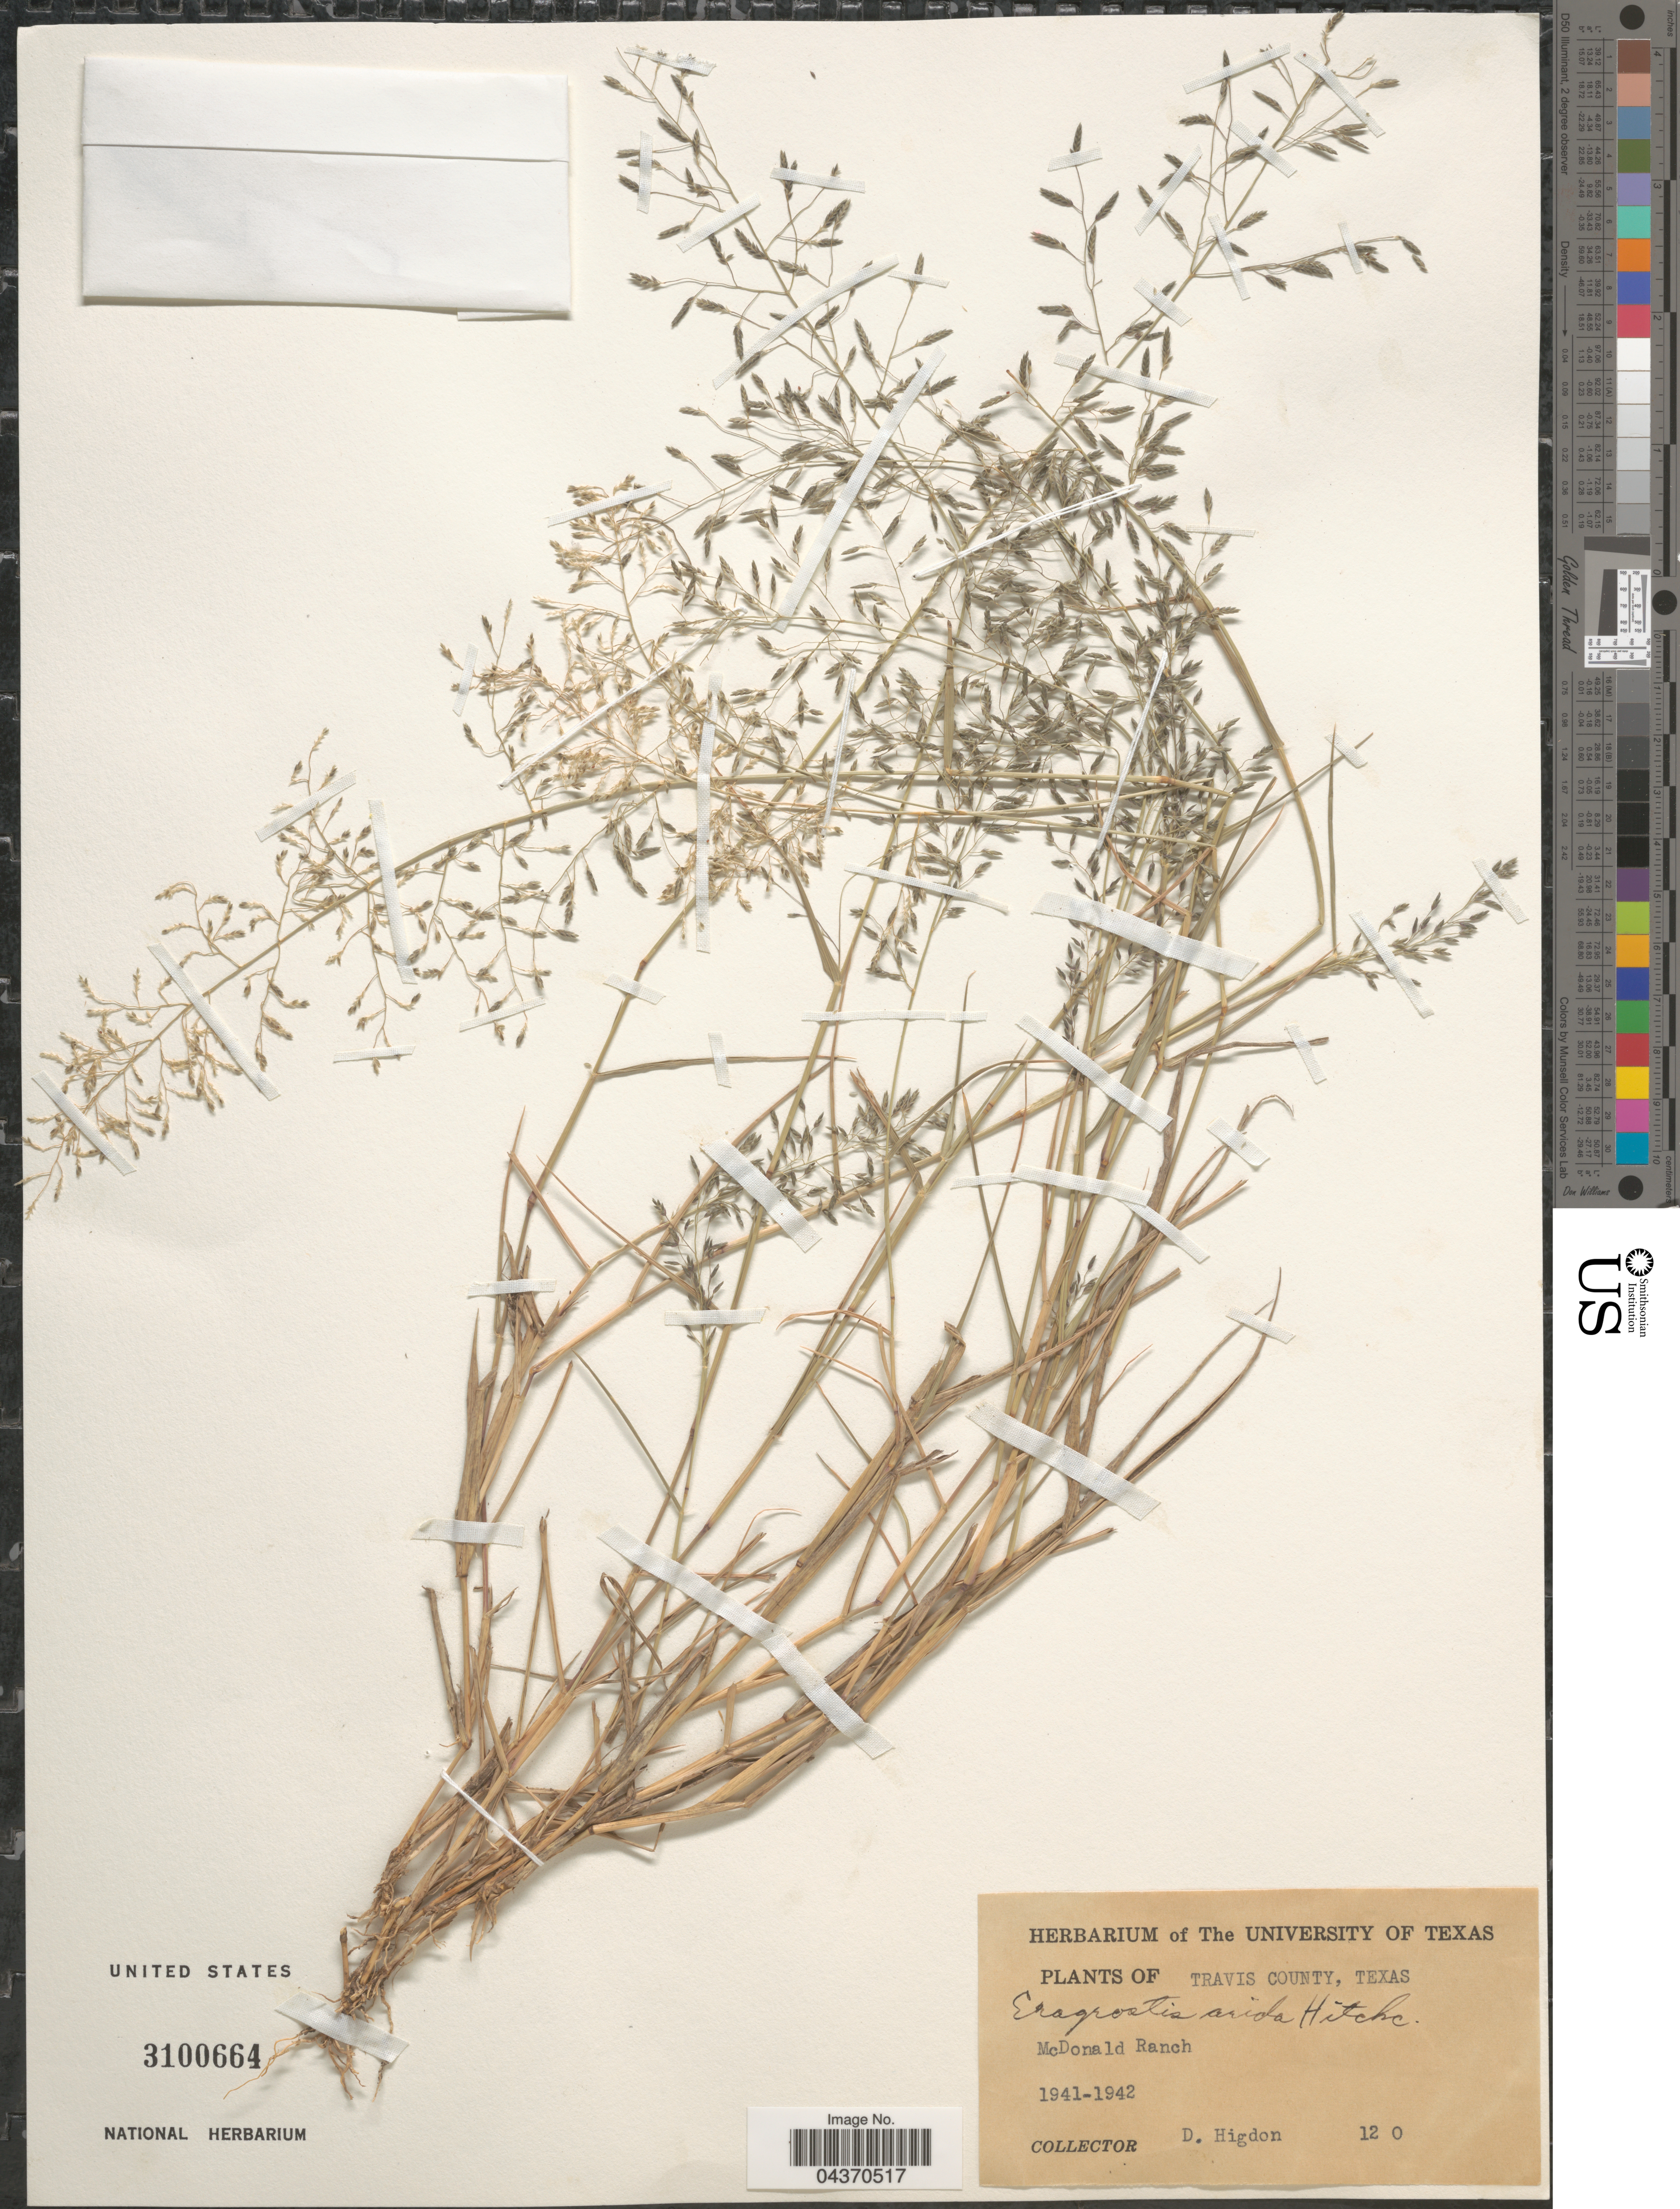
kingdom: Plantae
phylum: Tracheophyta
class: Liliopsida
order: Poales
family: Poaceae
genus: Eragrostis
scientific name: Eragrostis pectinacea var. miserrima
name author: (E. Fourn.) Reeder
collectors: D. Higdon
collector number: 120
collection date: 1941/1942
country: United States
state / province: Texas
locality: Travis County. McDonald Ranch.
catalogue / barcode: US 3100664